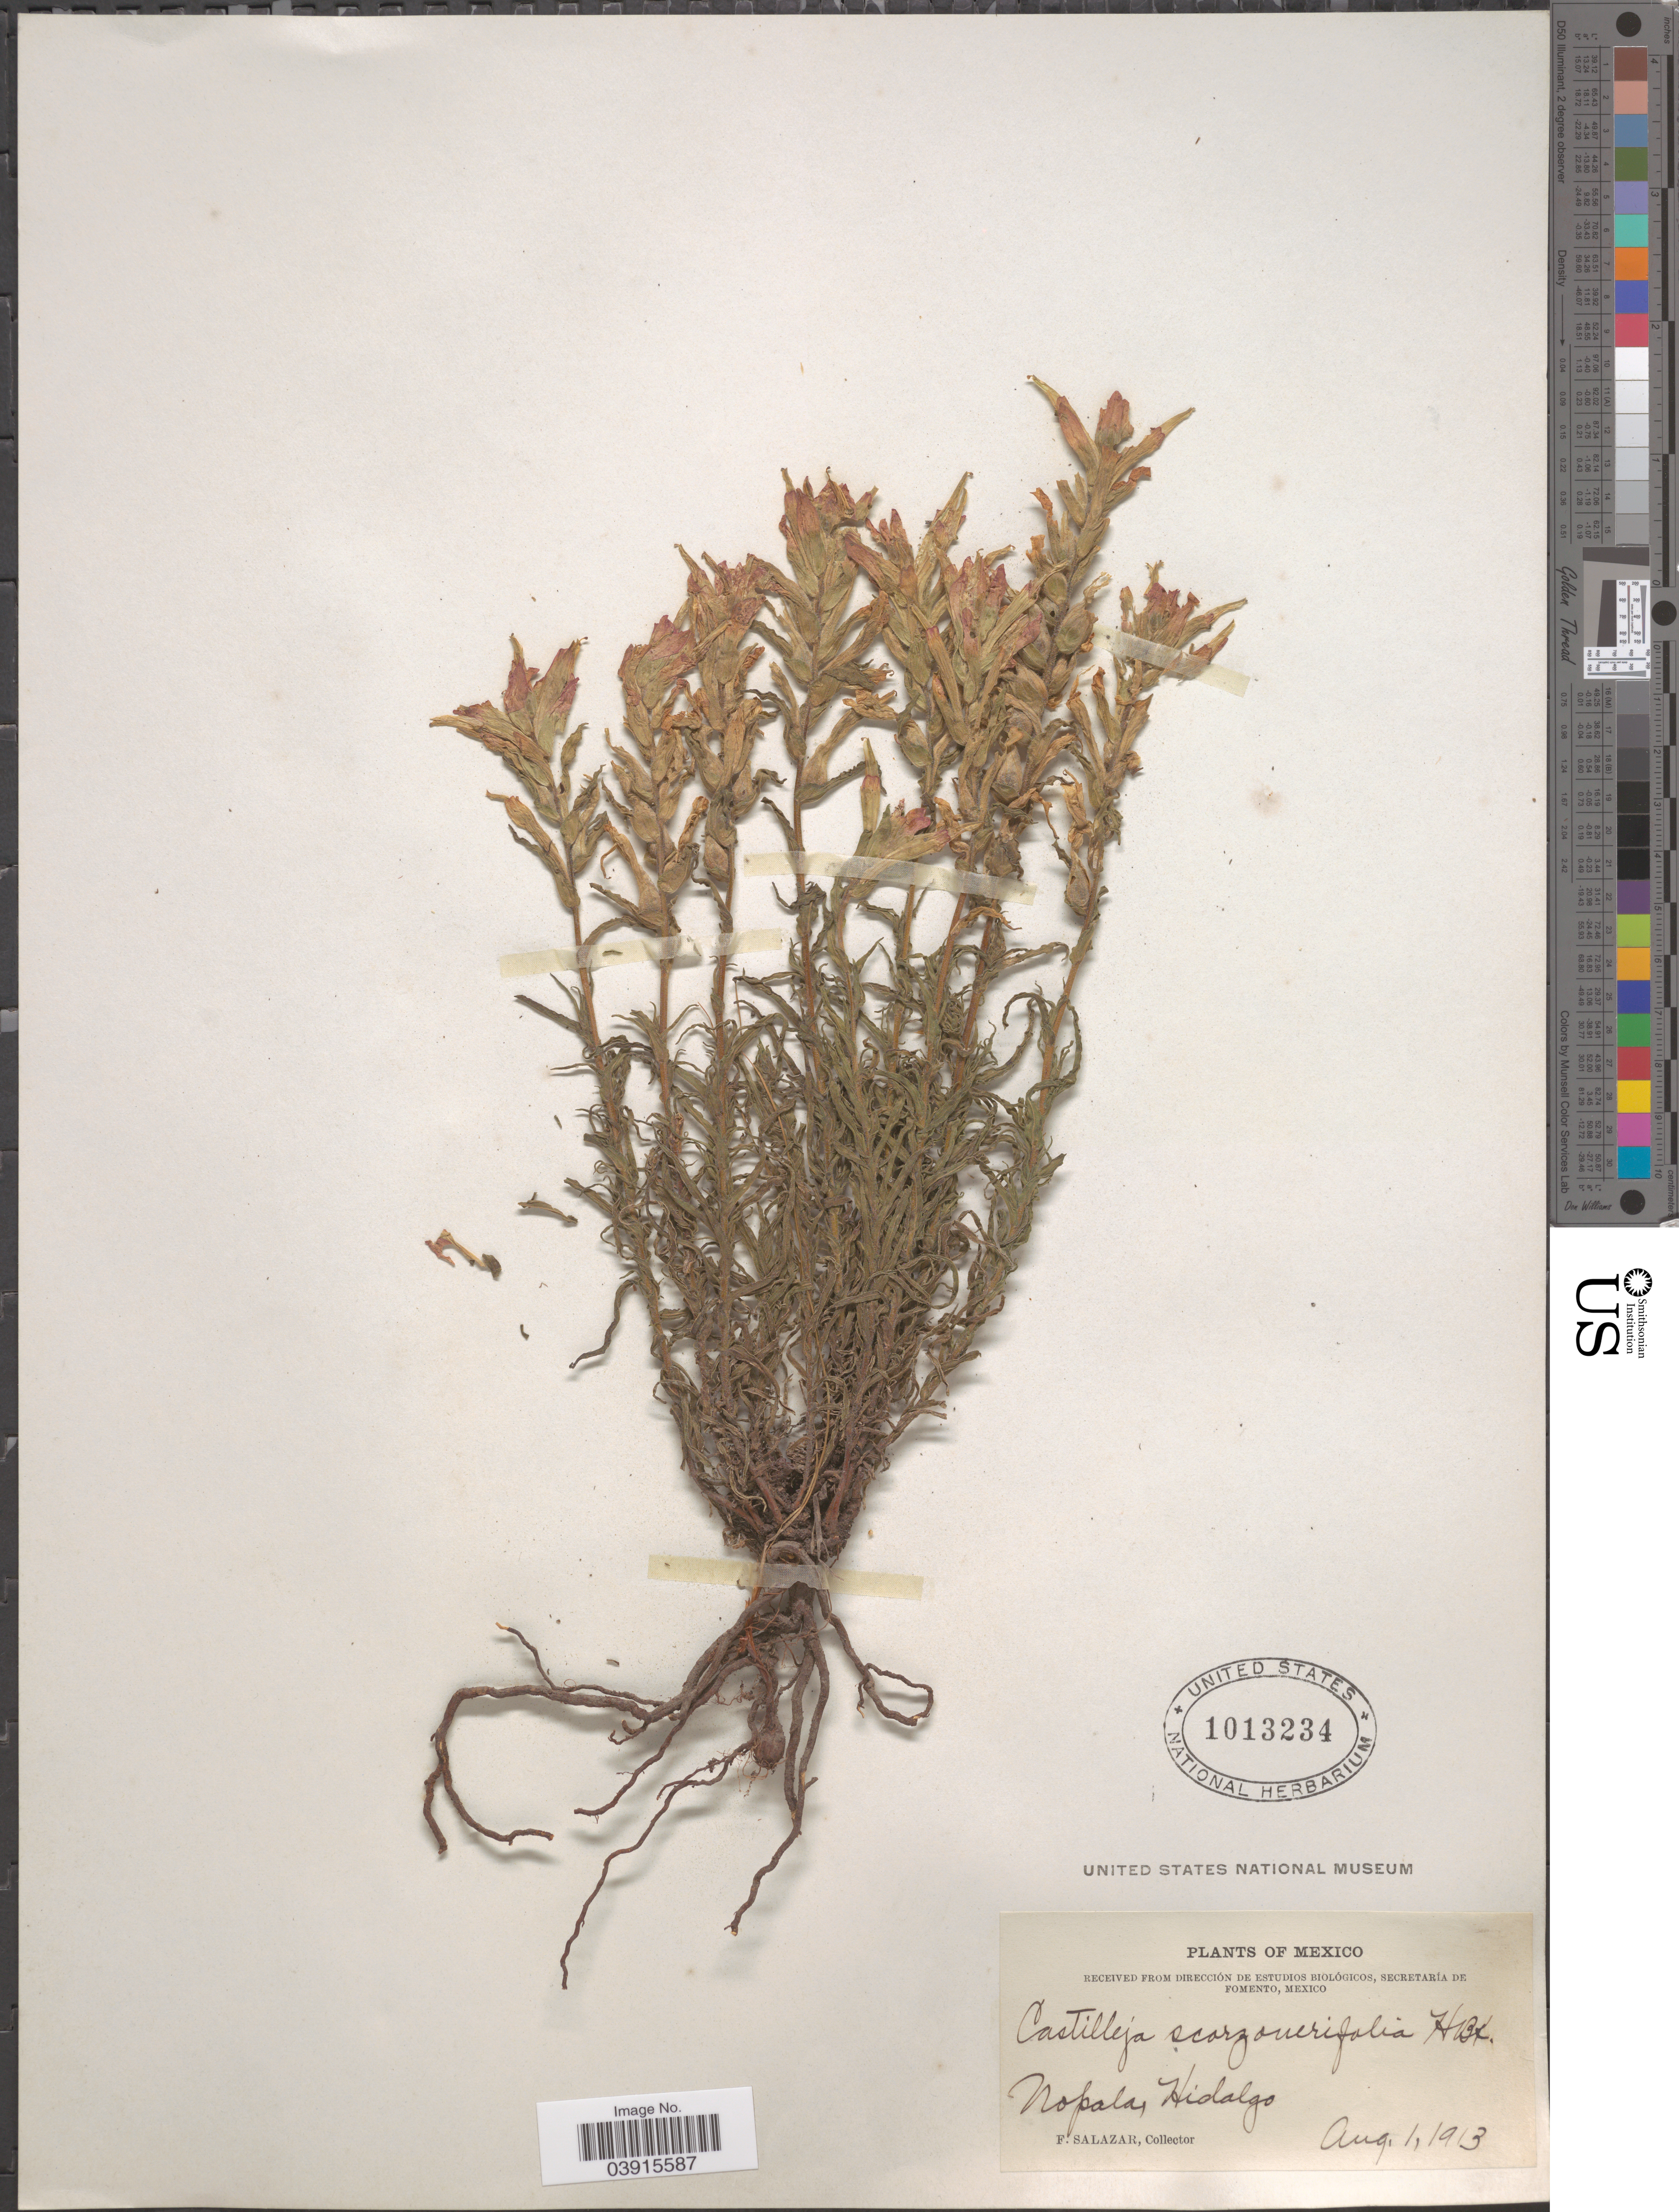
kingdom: Plantae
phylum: Tracheophyta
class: Magnoliopsida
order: Lamiales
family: Orobanchaceae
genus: Castilleja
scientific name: Castilleja scorzonerifolia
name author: Kunth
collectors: F. Salazar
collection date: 1913-08-01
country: Mexico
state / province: Hidalgo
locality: Nopala.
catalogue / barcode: US 1013234